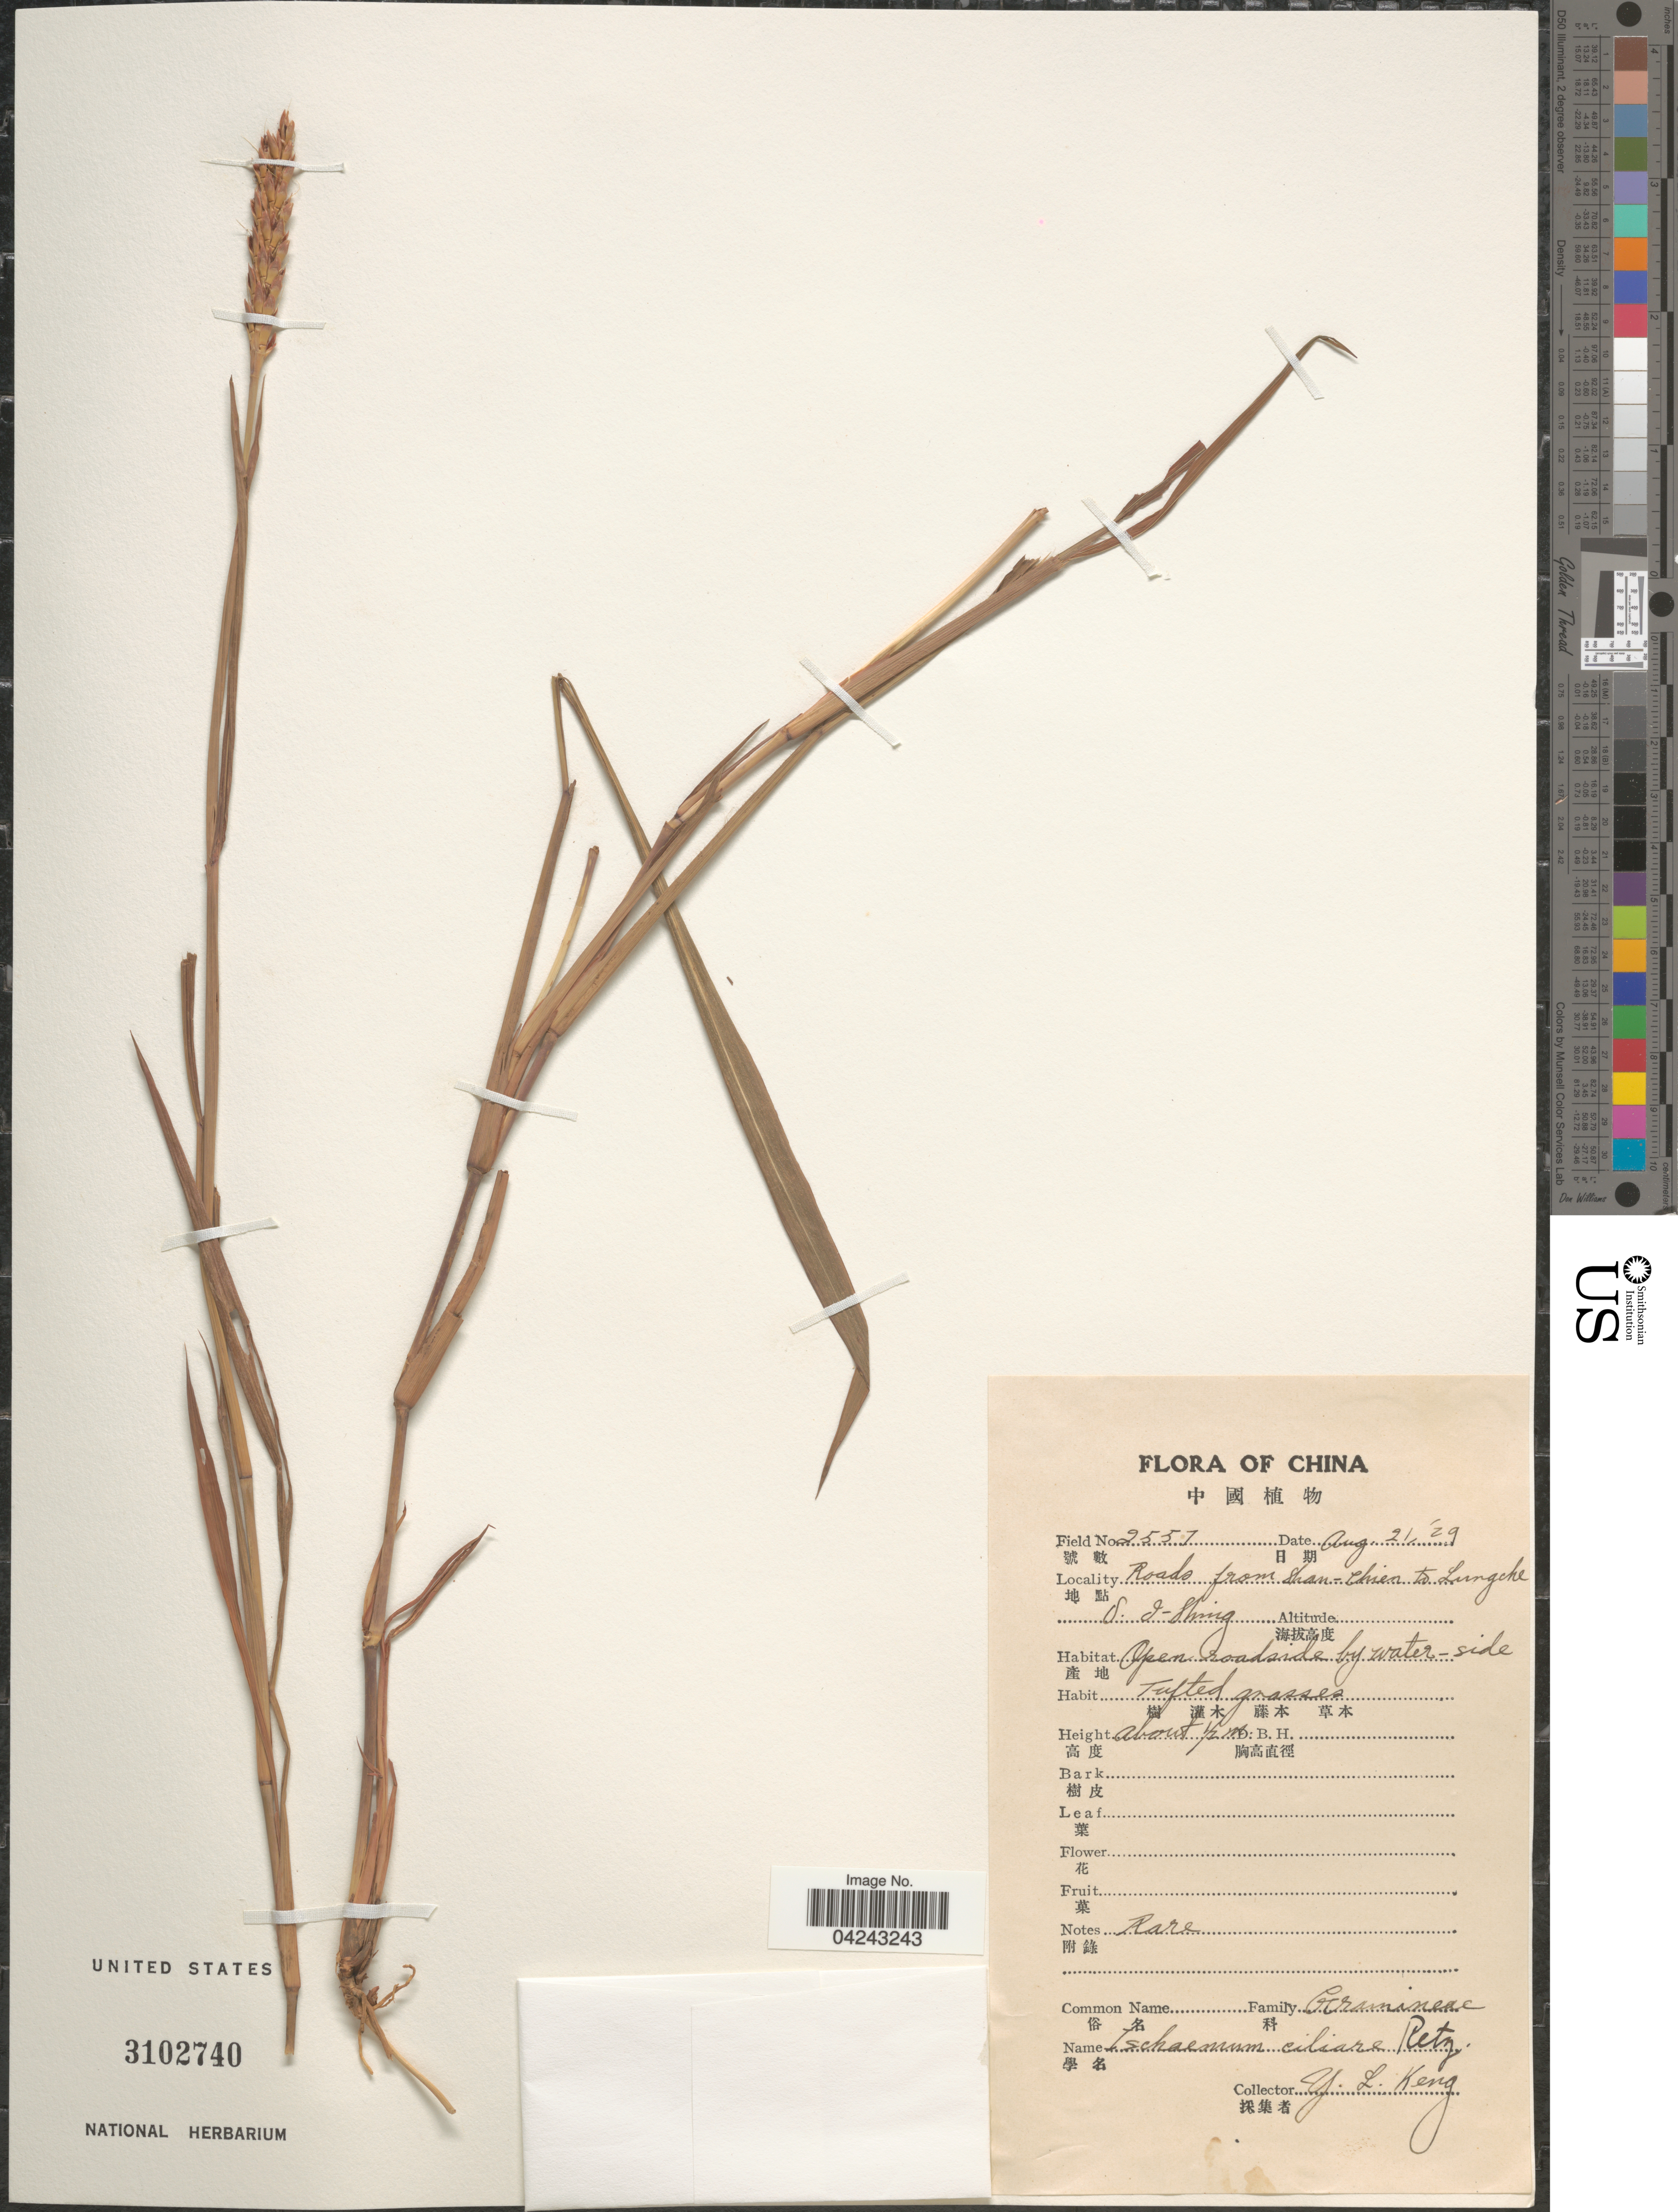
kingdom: Plantae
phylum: Tracheophyta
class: Liliopsida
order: Poales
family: Poaceae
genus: Ischaemum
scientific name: Ischaemum ciliare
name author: Retz.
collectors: Y. L. Keng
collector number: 2557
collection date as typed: Transcribed d/m/y: 21/8/29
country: China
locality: Roads from Shan-Chien to Lungche S.I-Shing.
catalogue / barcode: US 3102740